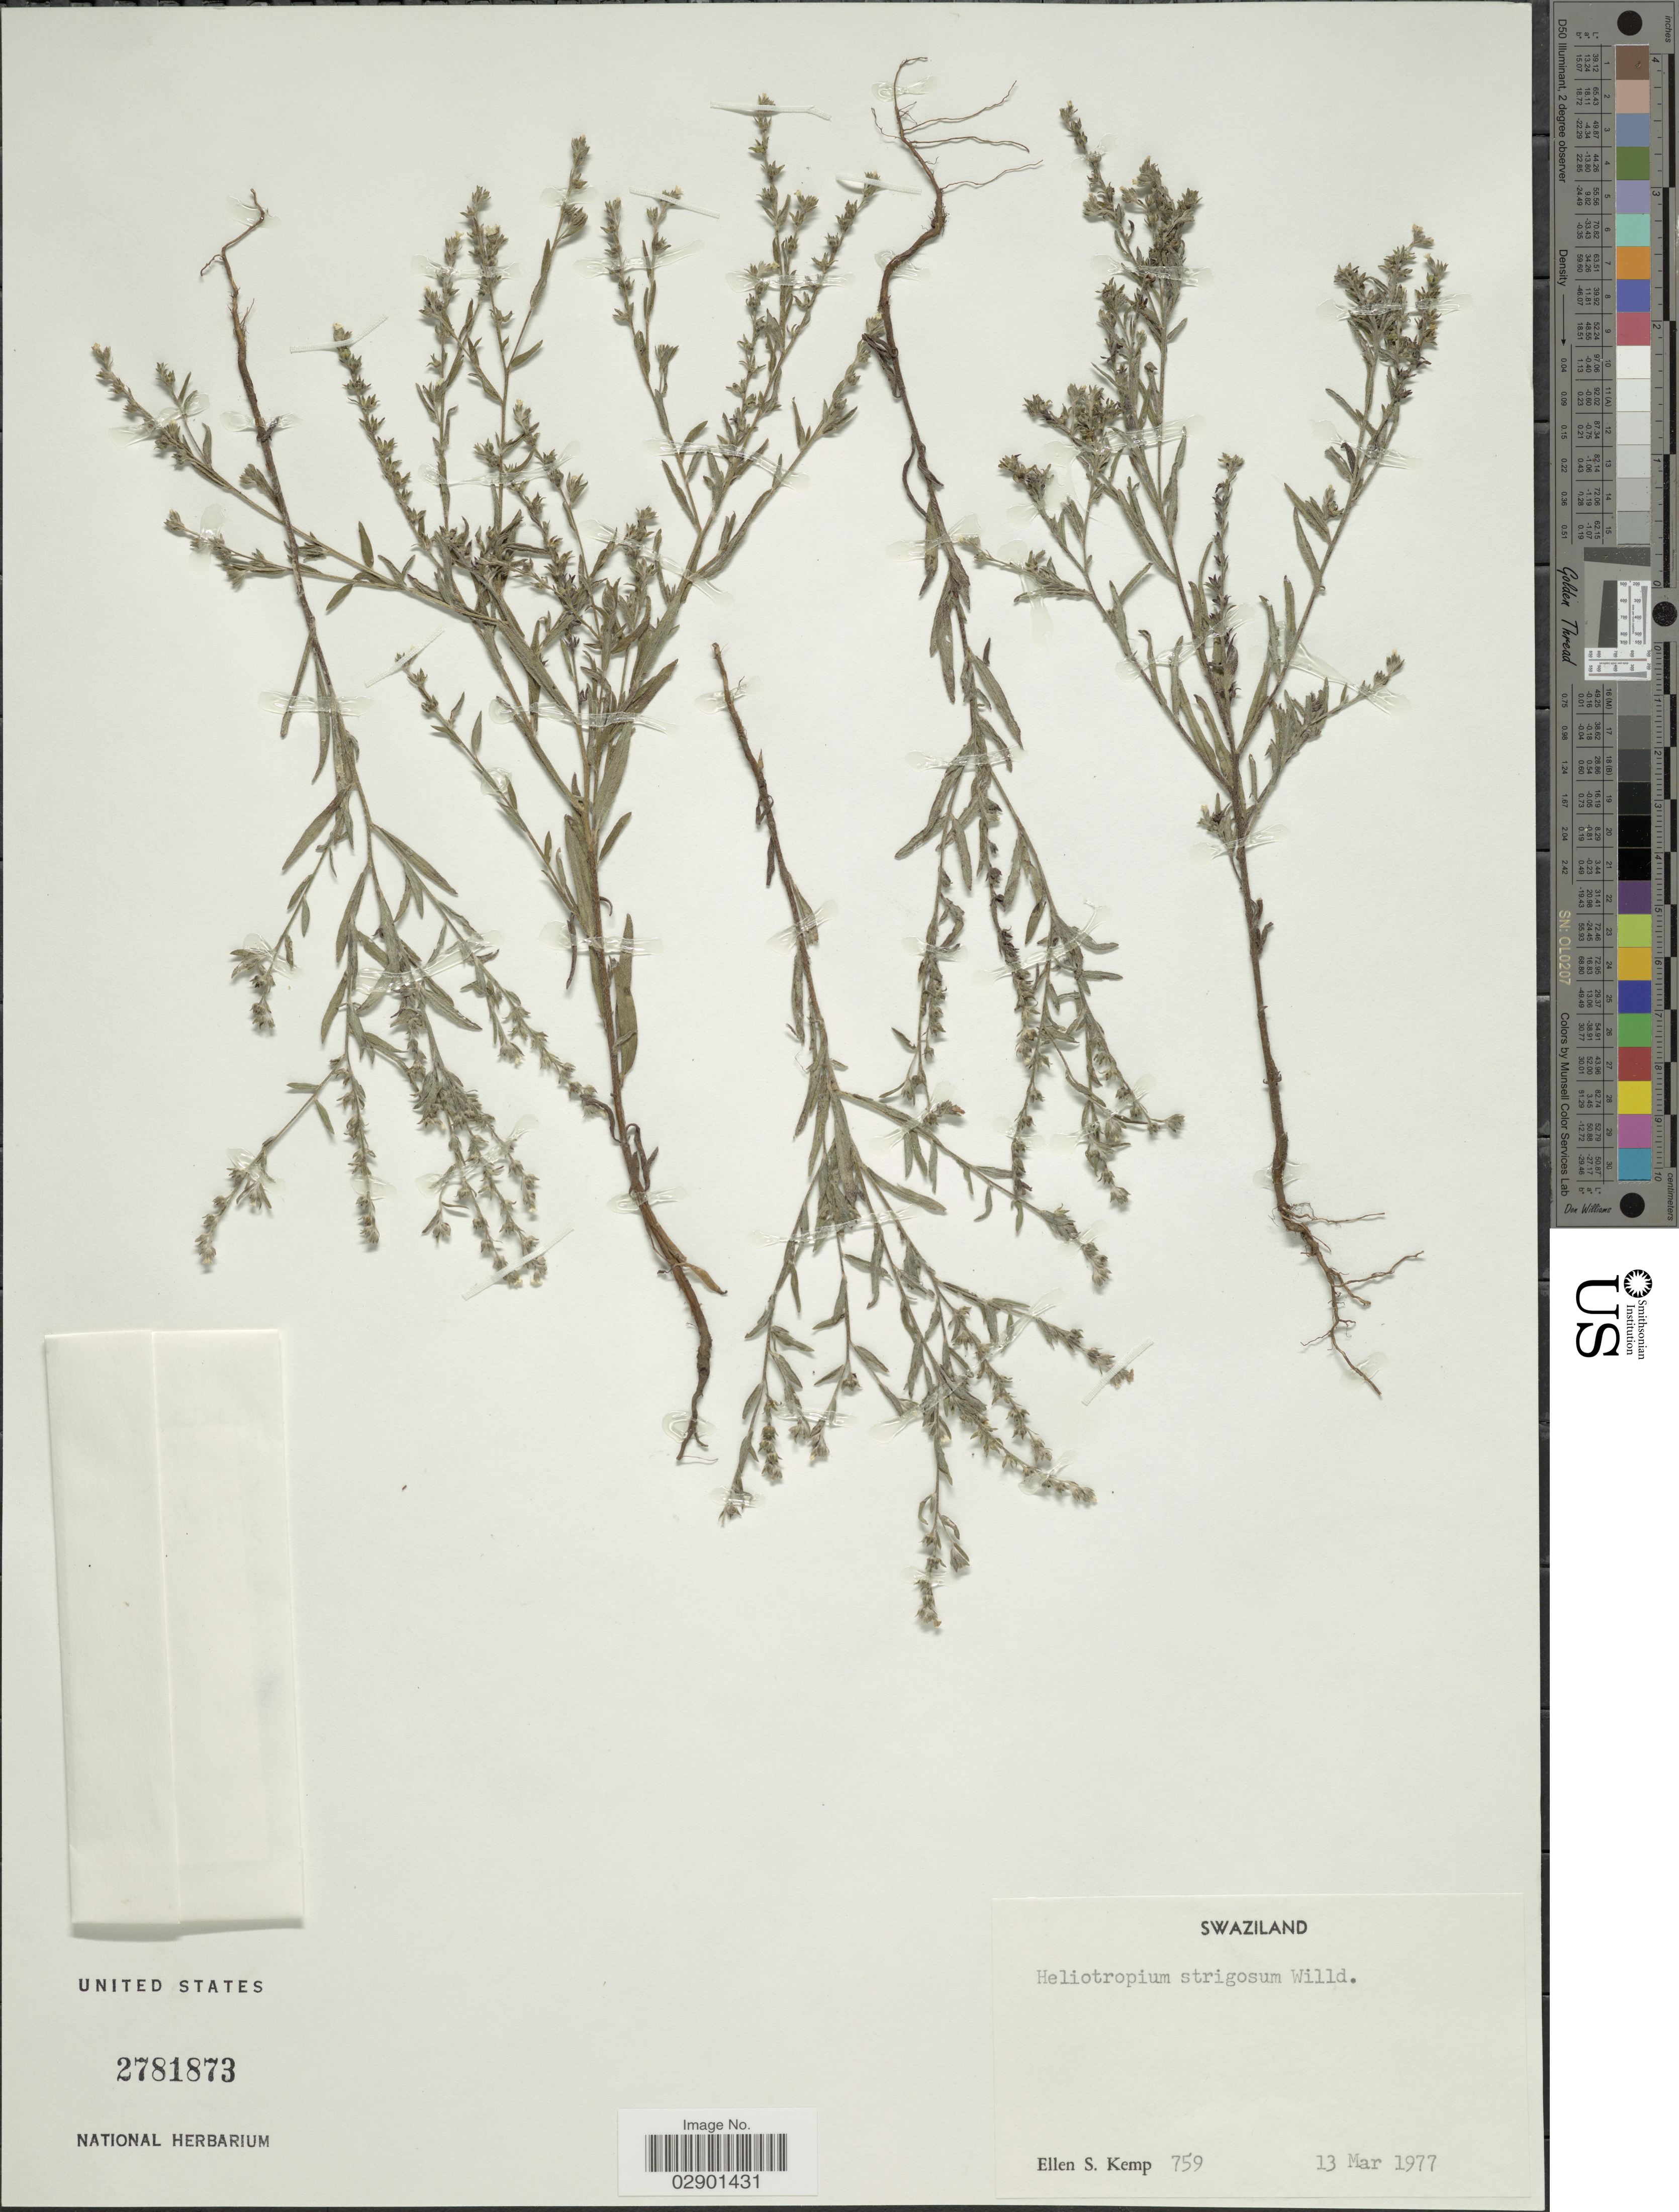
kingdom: Plantae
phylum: Tracheophyta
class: Magnoliopsida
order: Boraginales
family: Heliotropiaceae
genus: Heliotropium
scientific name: Heliotropium strigosum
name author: Willd.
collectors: E. S. Kemp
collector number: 759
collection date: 1977-03-13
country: Eswatini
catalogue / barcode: US 2781873